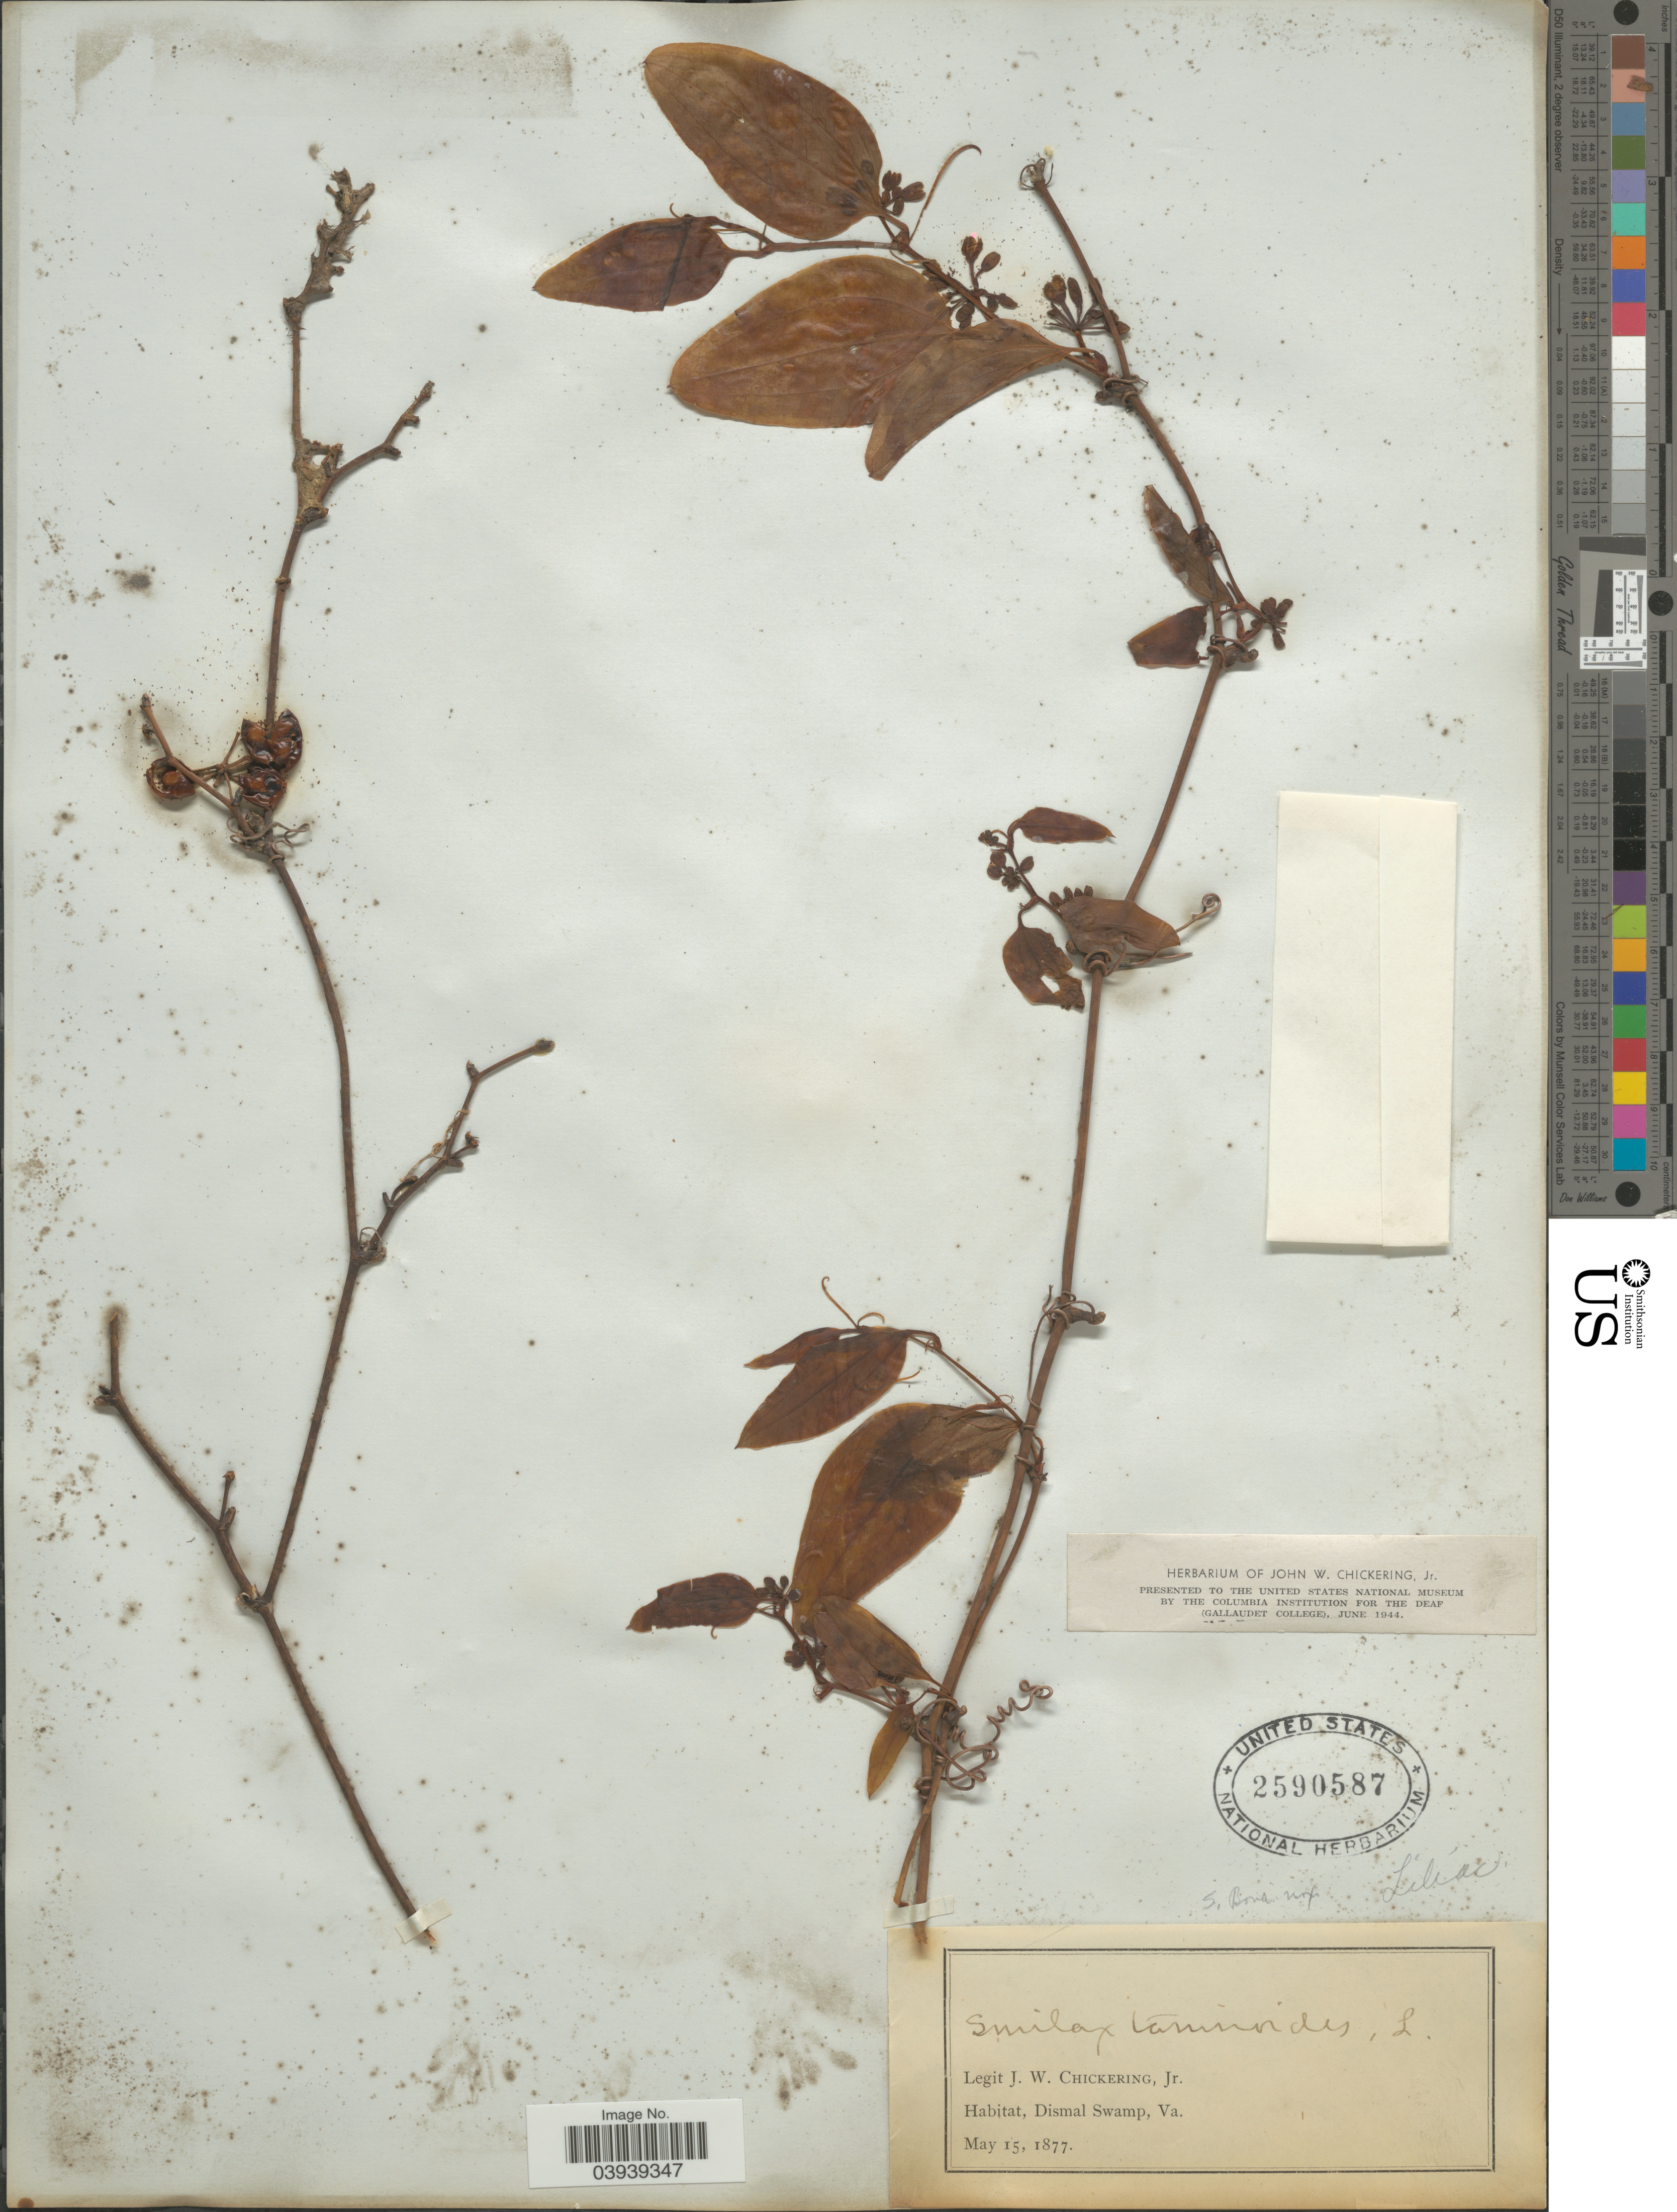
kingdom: Plantae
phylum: Tracheophyta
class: Liliopsida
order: Liliales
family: Smilacaceae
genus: Smilax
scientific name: Smilax tamnoides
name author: L.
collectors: J. W. Chickering Jr.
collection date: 1877-05-15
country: United States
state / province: Virginia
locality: Dismal Swamp.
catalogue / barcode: US 2590587